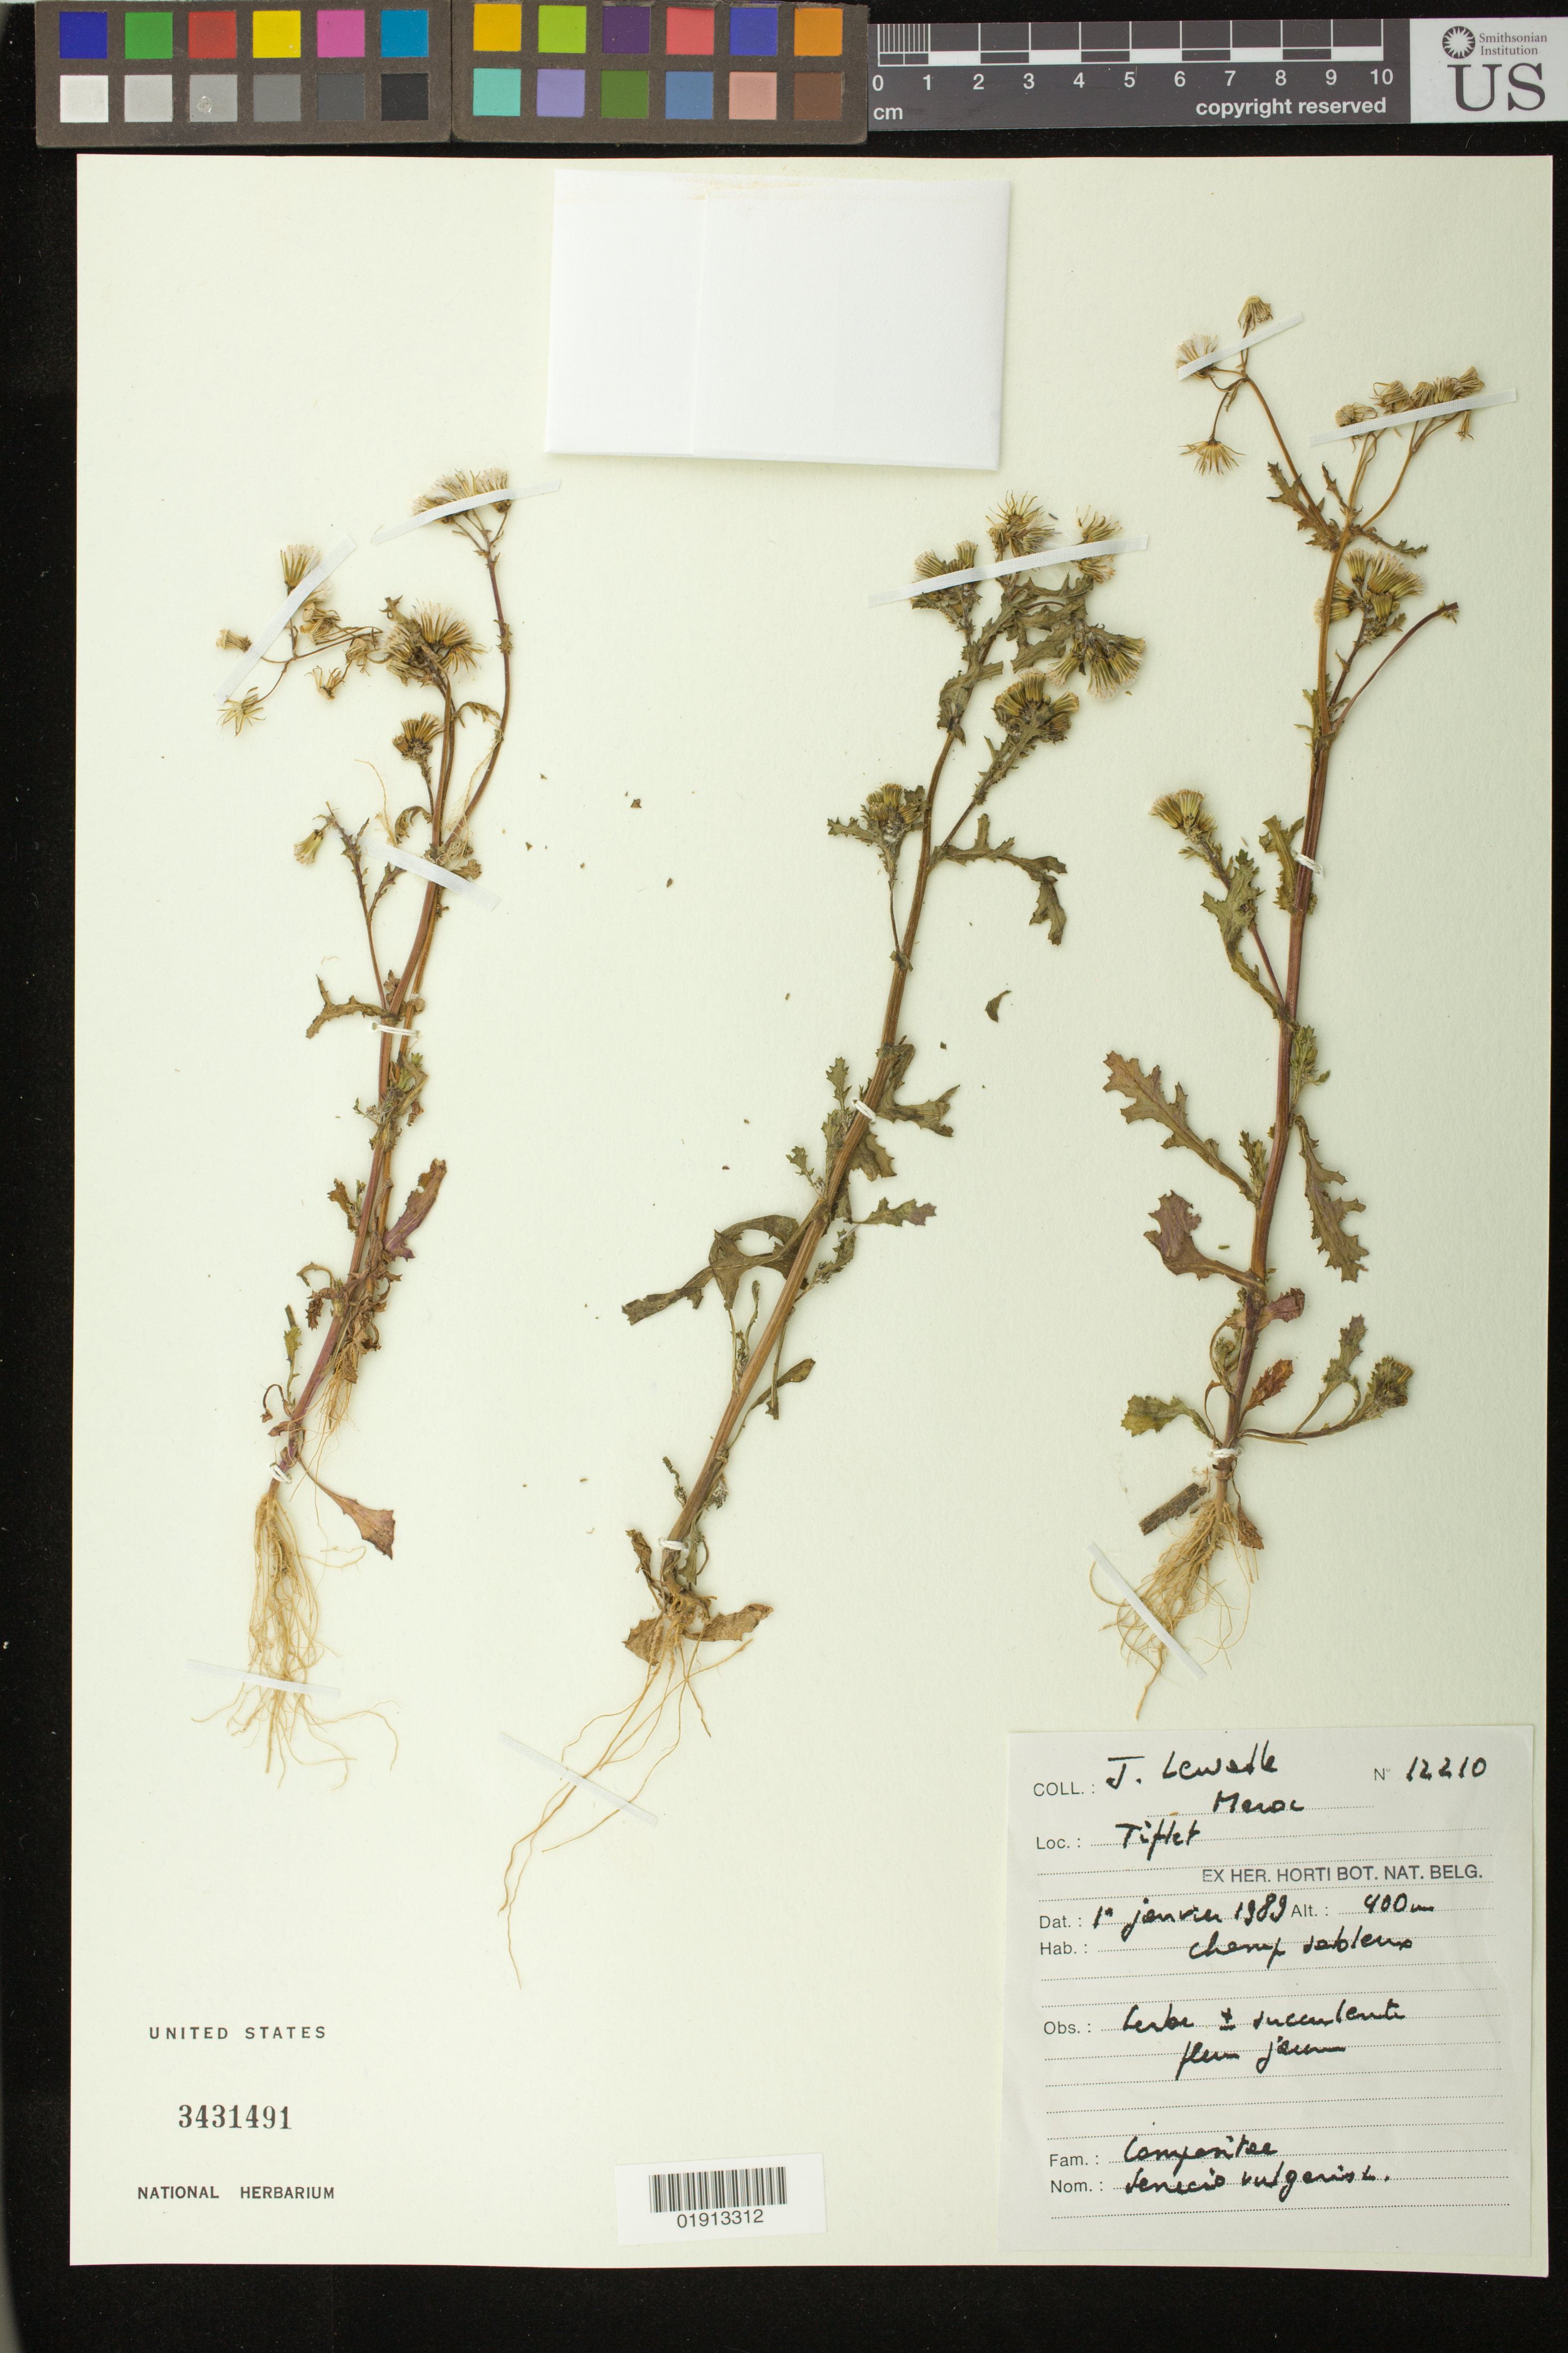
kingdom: Plantae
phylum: Tracheophyta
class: Magnoliopsida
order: Asterales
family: Asteraceae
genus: Senecio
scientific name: Senecio vulgaris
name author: L.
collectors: J. Lewalle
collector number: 12210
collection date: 1989-01-19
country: Morocco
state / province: Rabat-Salé-Zemmour-Zaër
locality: Tiflet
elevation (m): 400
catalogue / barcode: US 3431491